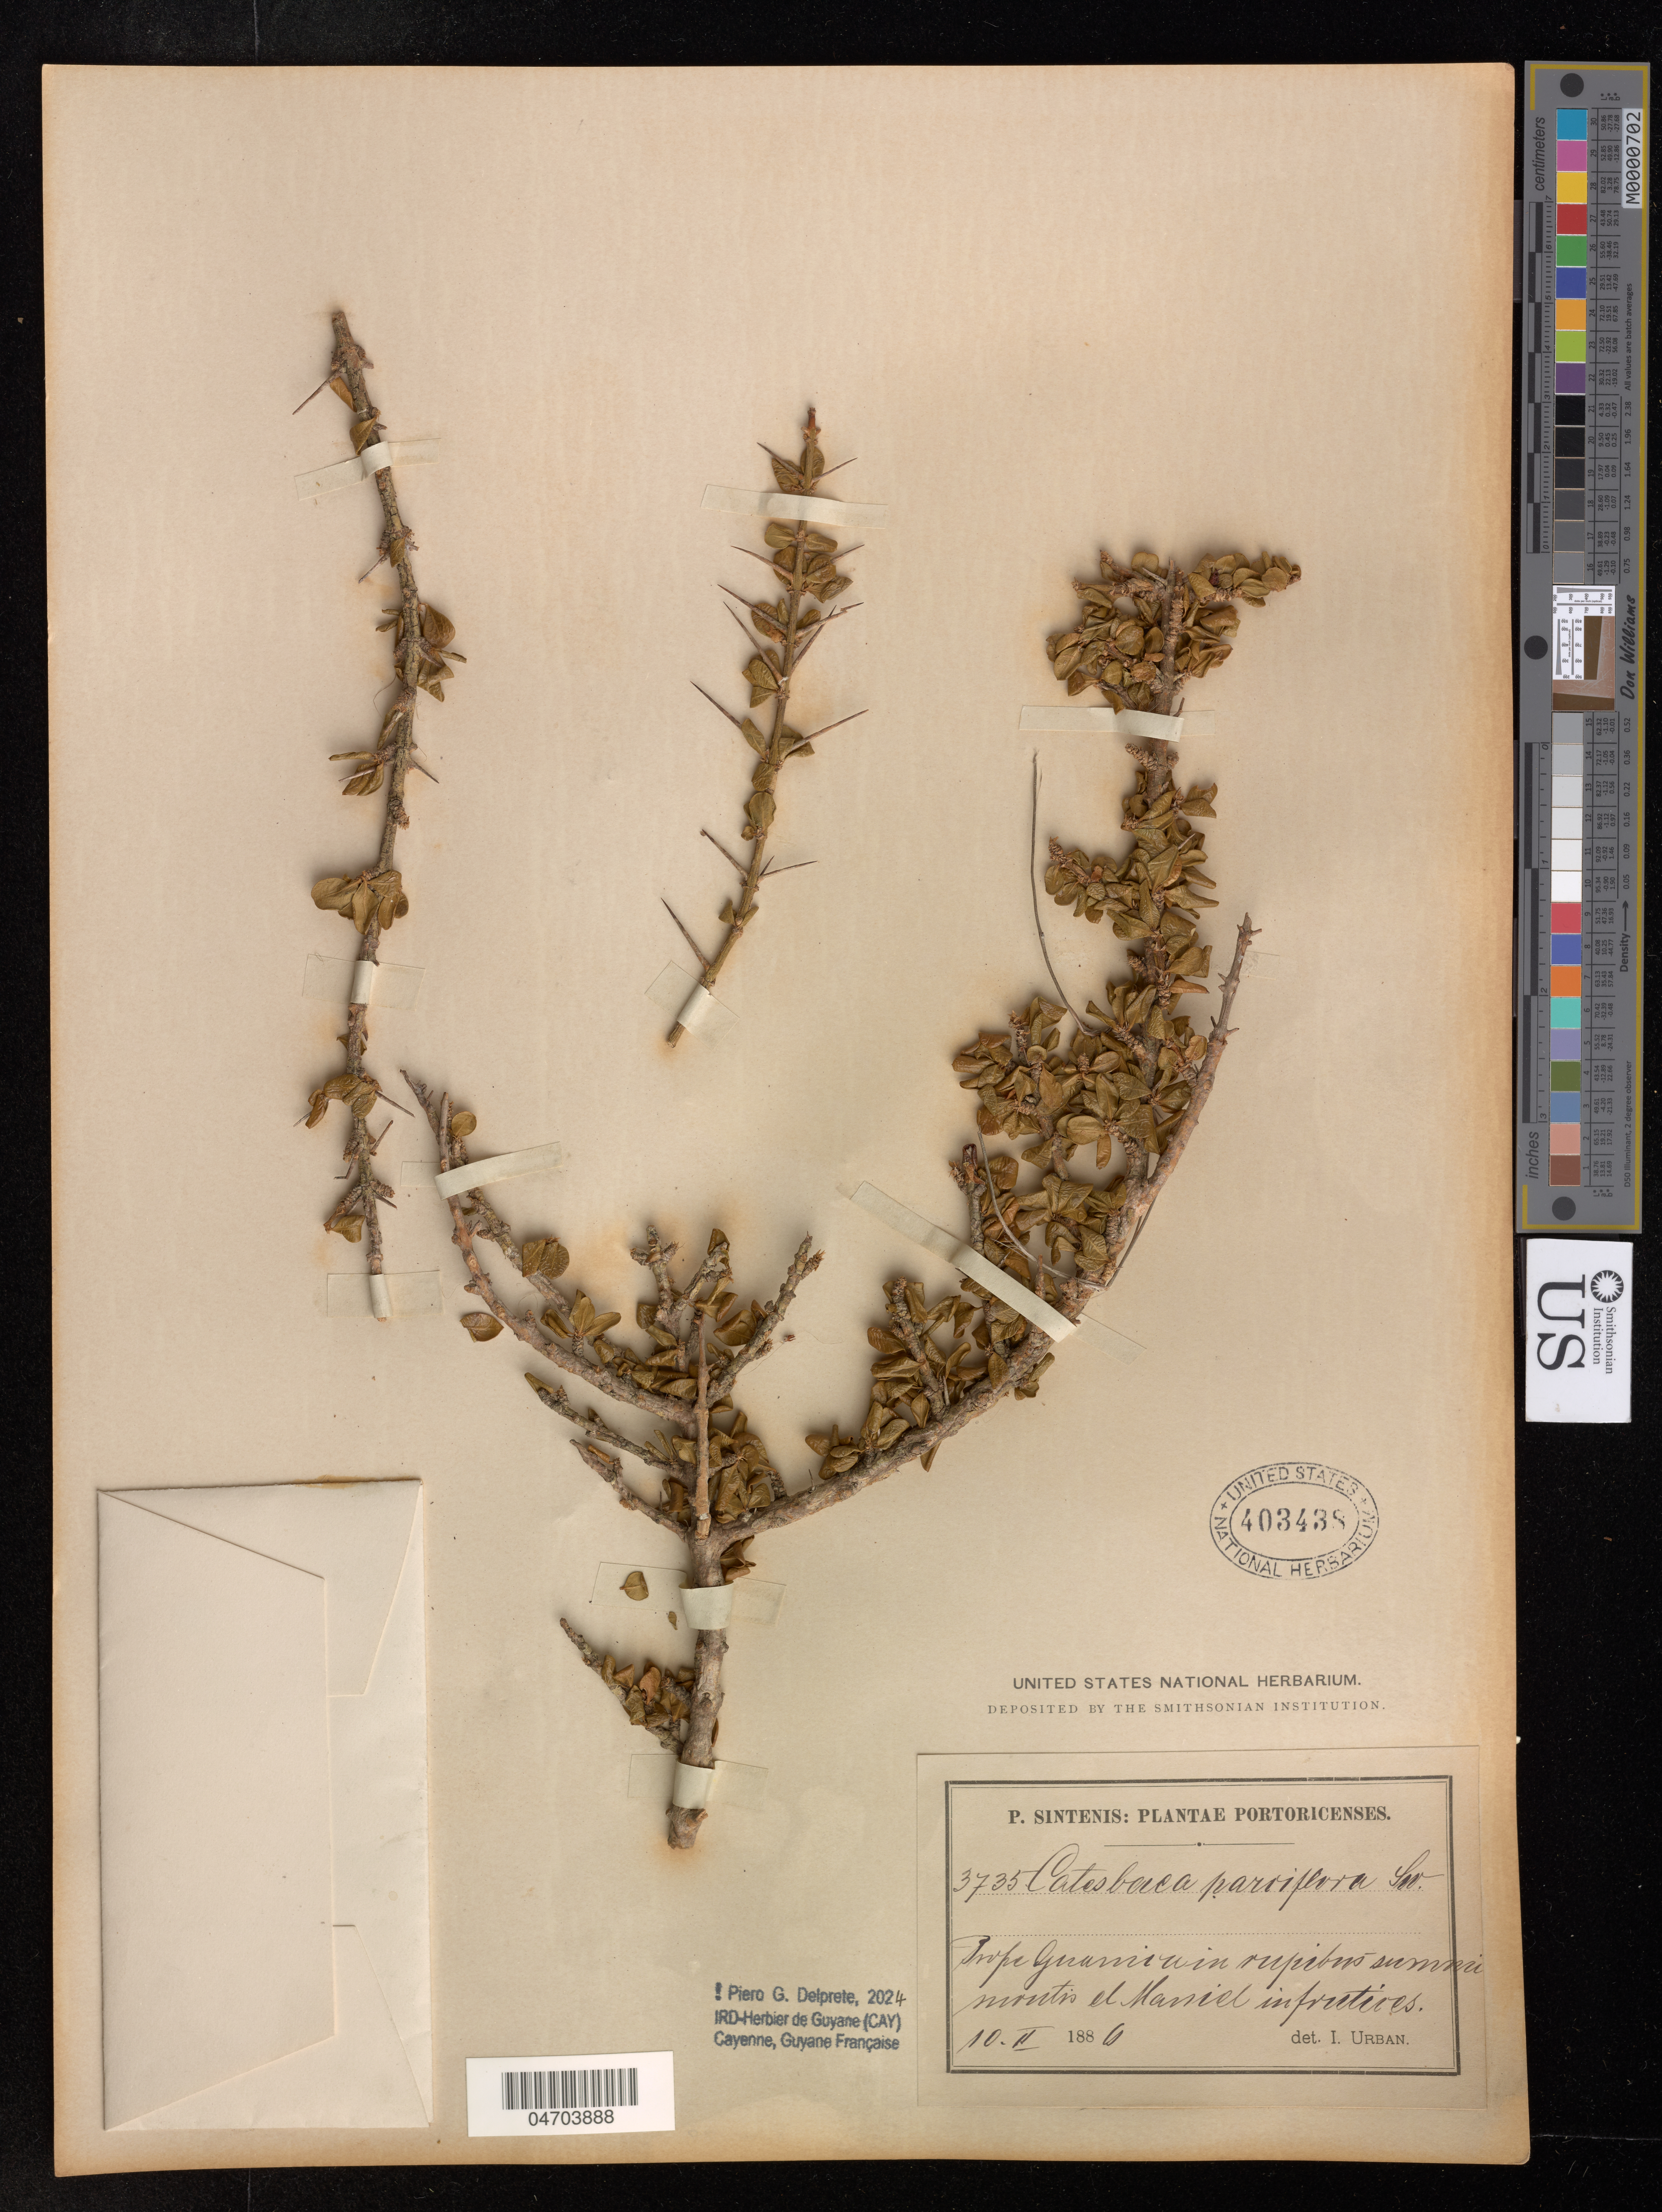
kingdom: Plantae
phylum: Tracheophyta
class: Magnoliopsida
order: Gentianales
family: Rubiaceae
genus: Catesbaea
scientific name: Catesbaea parviflora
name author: Sw.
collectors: P. Sintenis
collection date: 1886-02-10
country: Puerto Rico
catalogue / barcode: US 403428